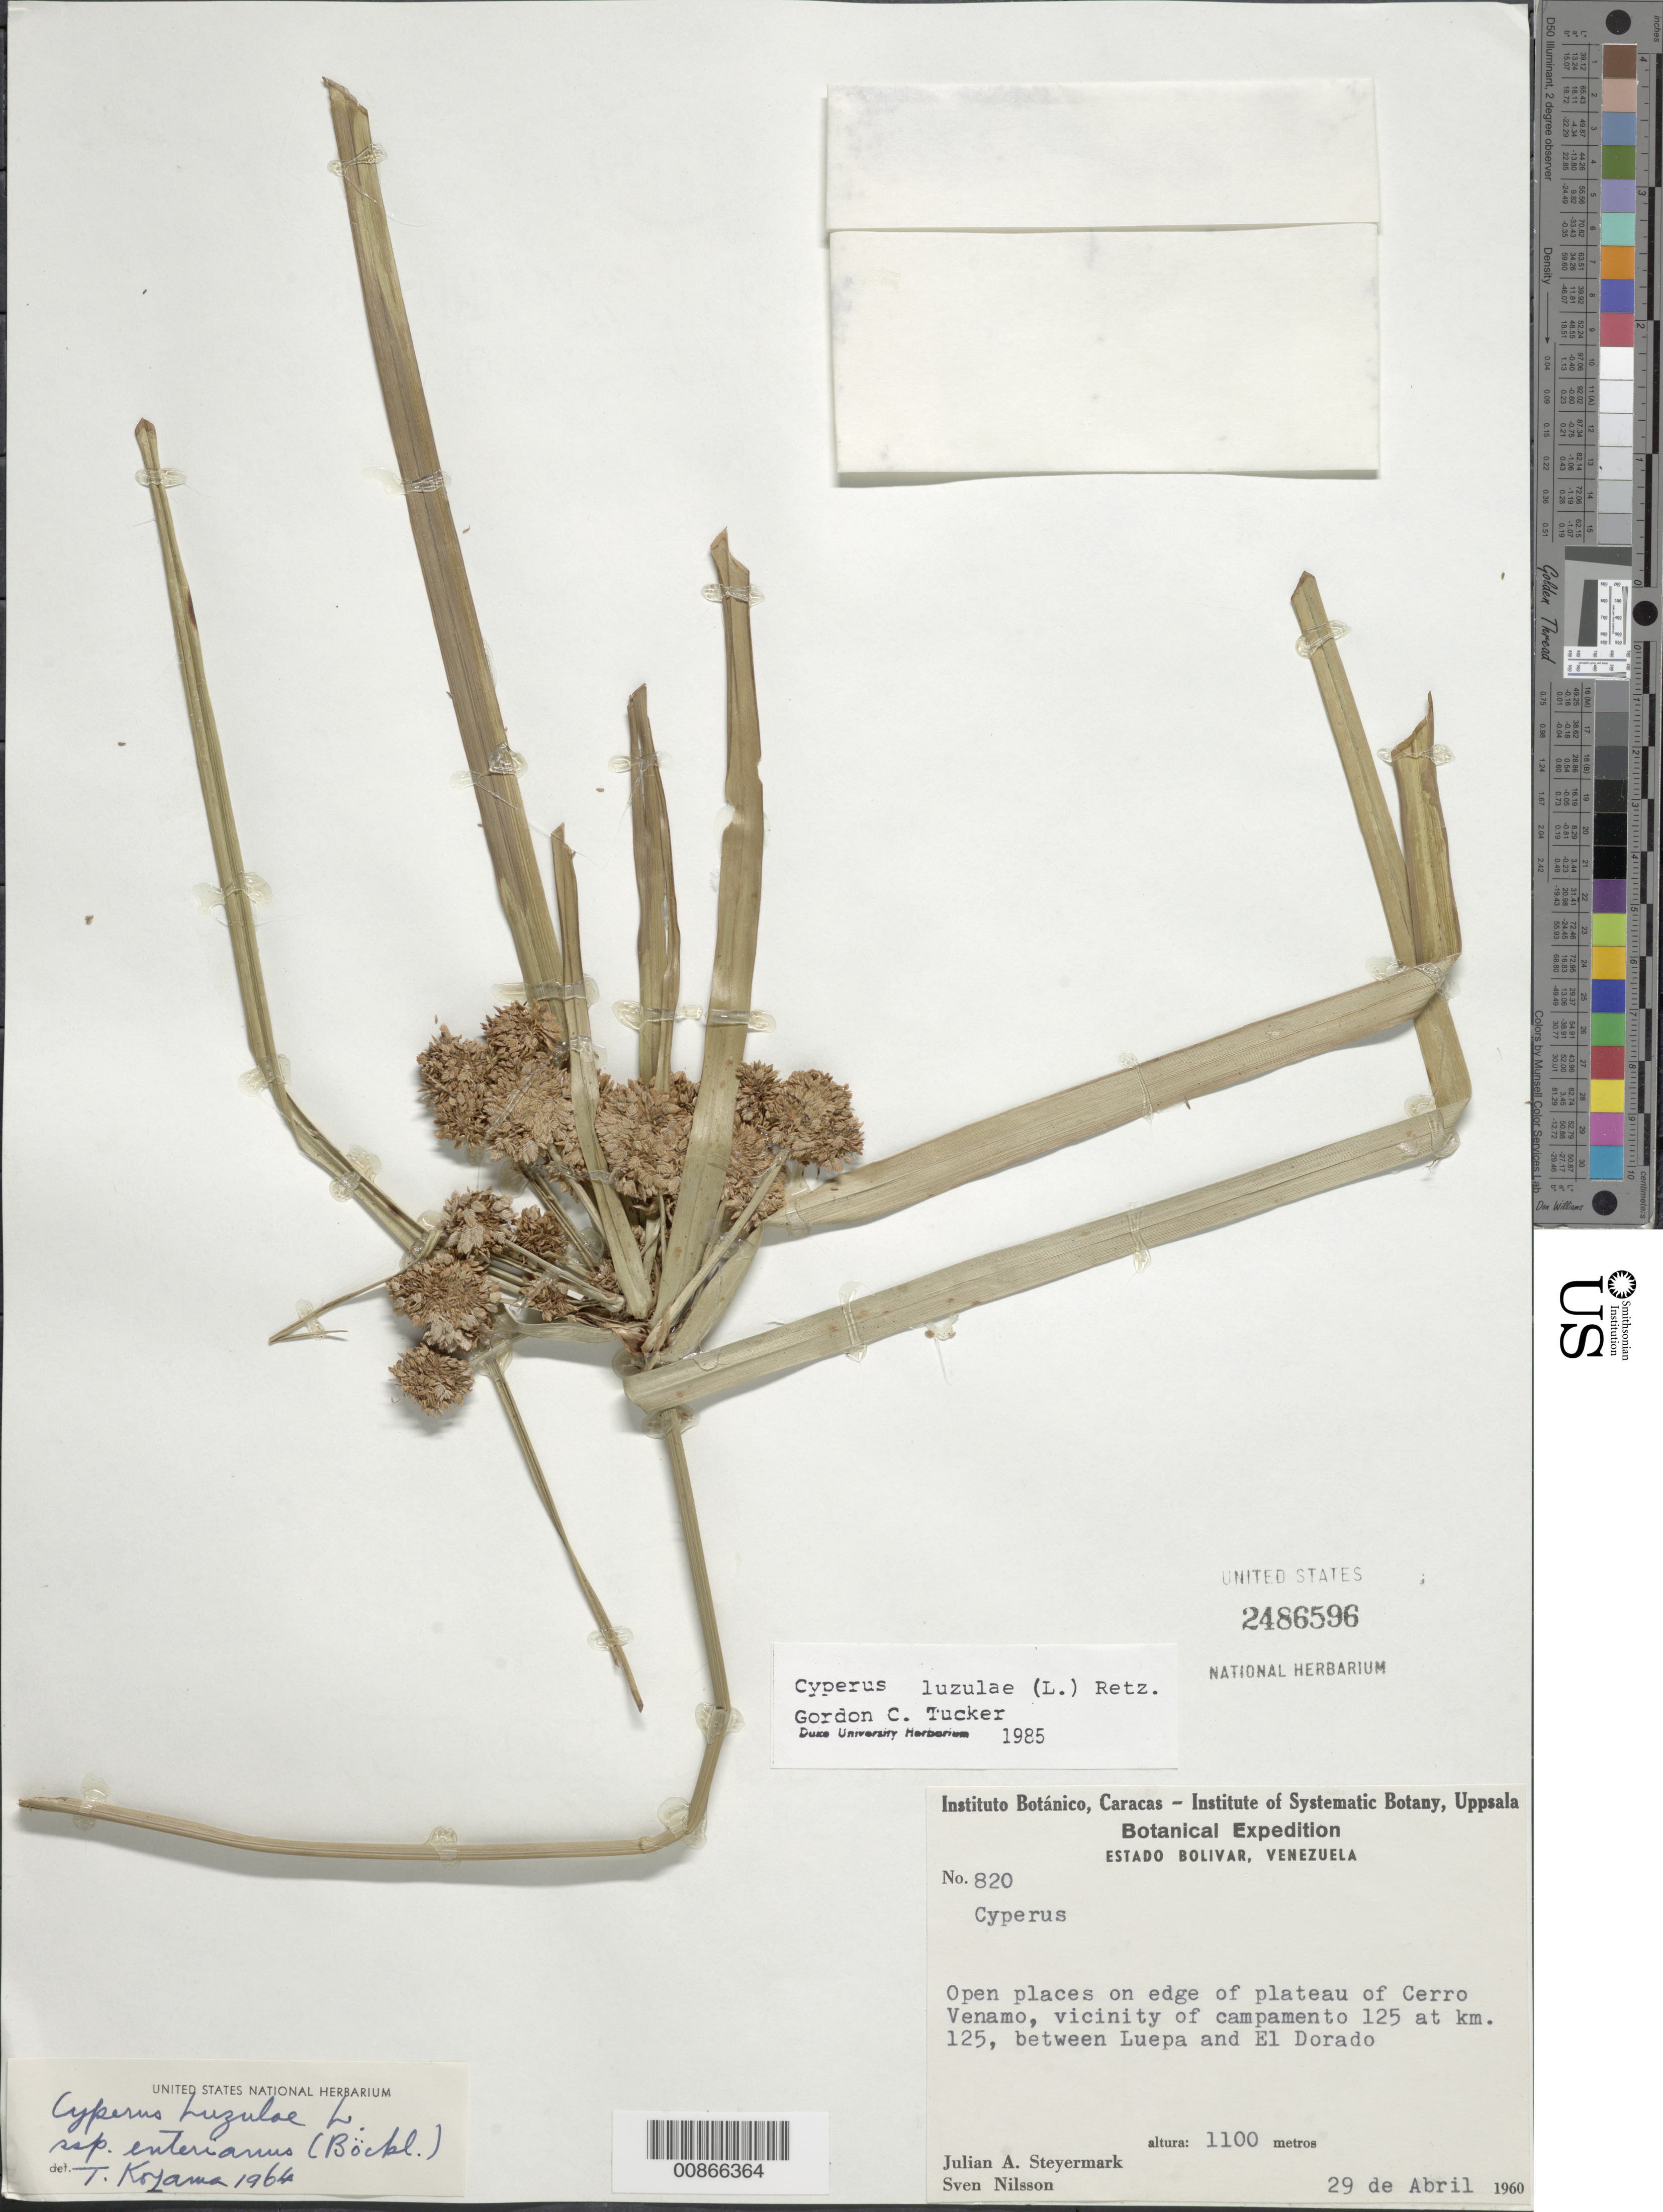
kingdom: Plantae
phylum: Tracheophyta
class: Liliopsida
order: Poales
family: Cyperaceae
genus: Cyperus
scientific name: Cyperus luzulae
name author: (L.) Rottb. ex Retz.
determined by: Tucker, G. C.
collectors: J. Steyermark & S. Nilsson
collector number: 60 820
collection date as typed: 29-Apr-60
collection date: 1960-04-29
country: Venezuela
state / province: Bolívar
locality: Cerro Venamo, between Luepa and El Dorado, vicinity of campamento 125 at km 125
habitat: Open places on edge of plateau of cerro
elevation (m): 1100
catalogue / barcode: US 2486596